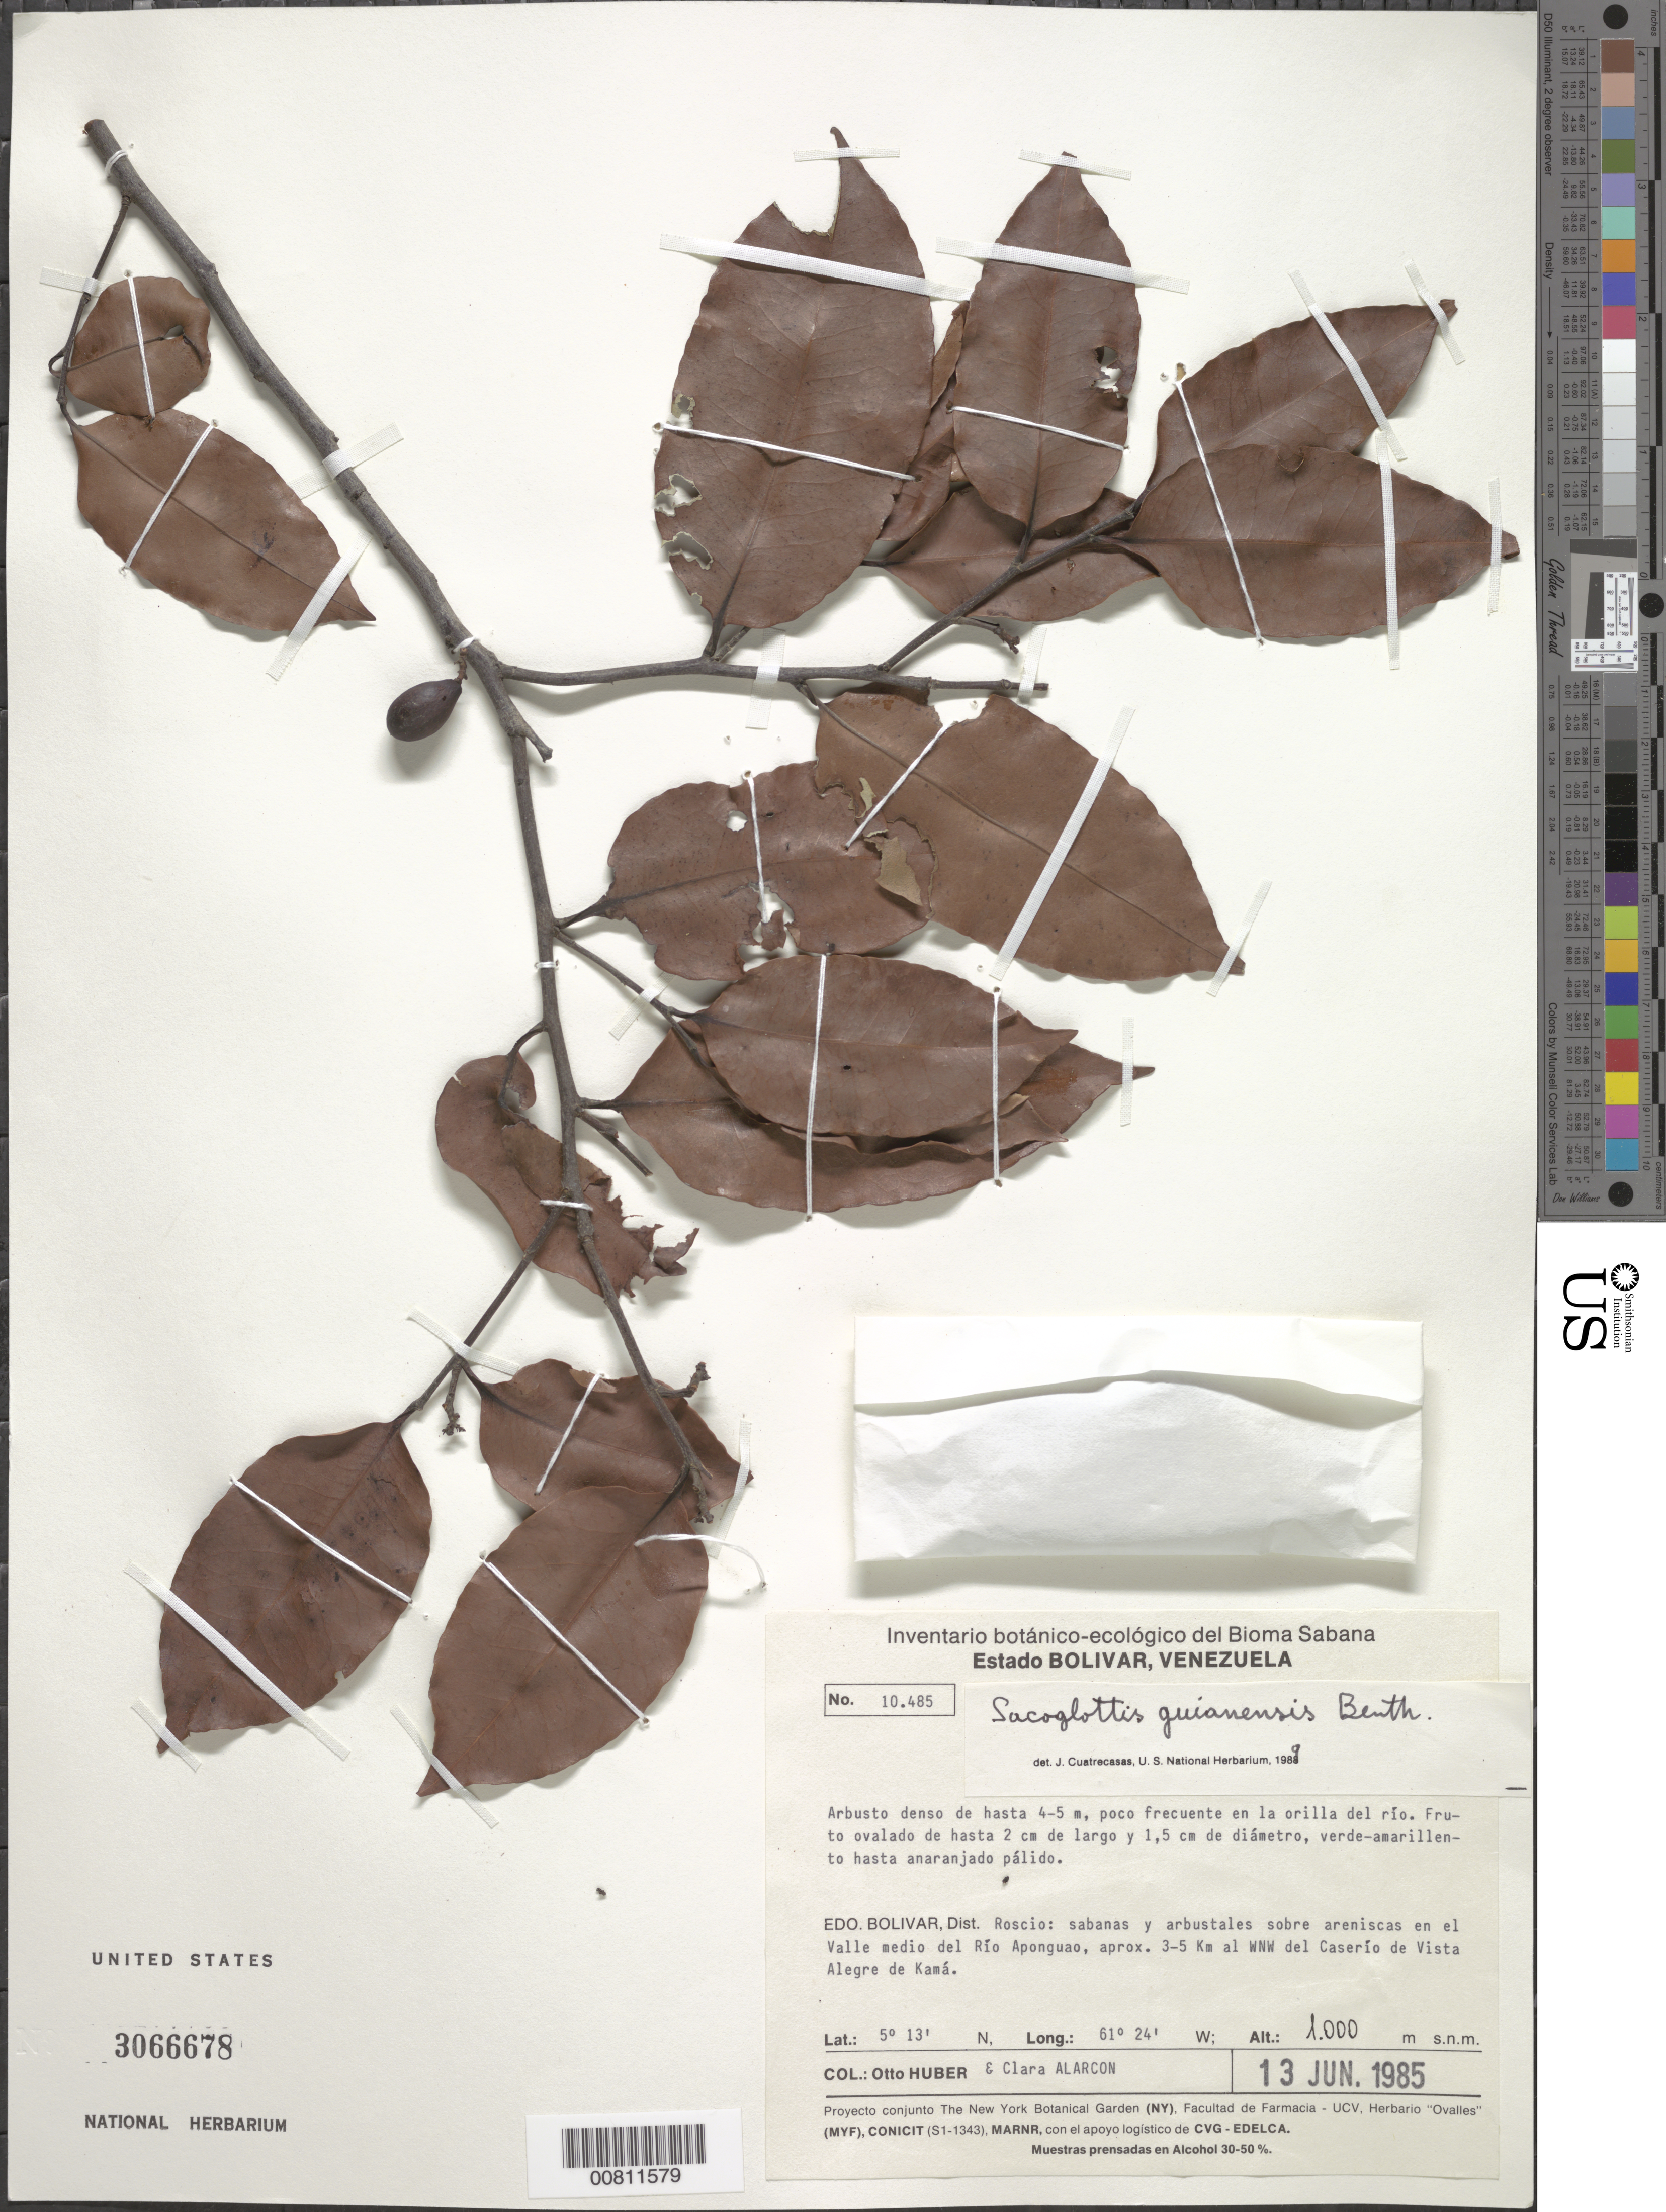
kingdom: Plantae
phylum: Tracheophyta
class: Magnoliopsida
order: Malpighiales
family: Humiriaceae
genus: Sacoglottis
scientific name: Sacoglottis guianensis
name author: Benth.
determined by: Cuatrecasas, J.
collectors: O. Huber & C. Alarcon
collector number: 10485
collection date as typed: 13-Jun-85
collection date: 1985-06-13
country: Venezuela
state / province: Bolívar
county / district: Roscio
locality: Río Aponguao valley, 3-5 km WNW of Caserío de Vista Alegre de Kamá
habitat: Orilla del rio. Sabanas y arbustales sobre areniscas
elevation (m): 1000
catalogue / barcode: US 3066678